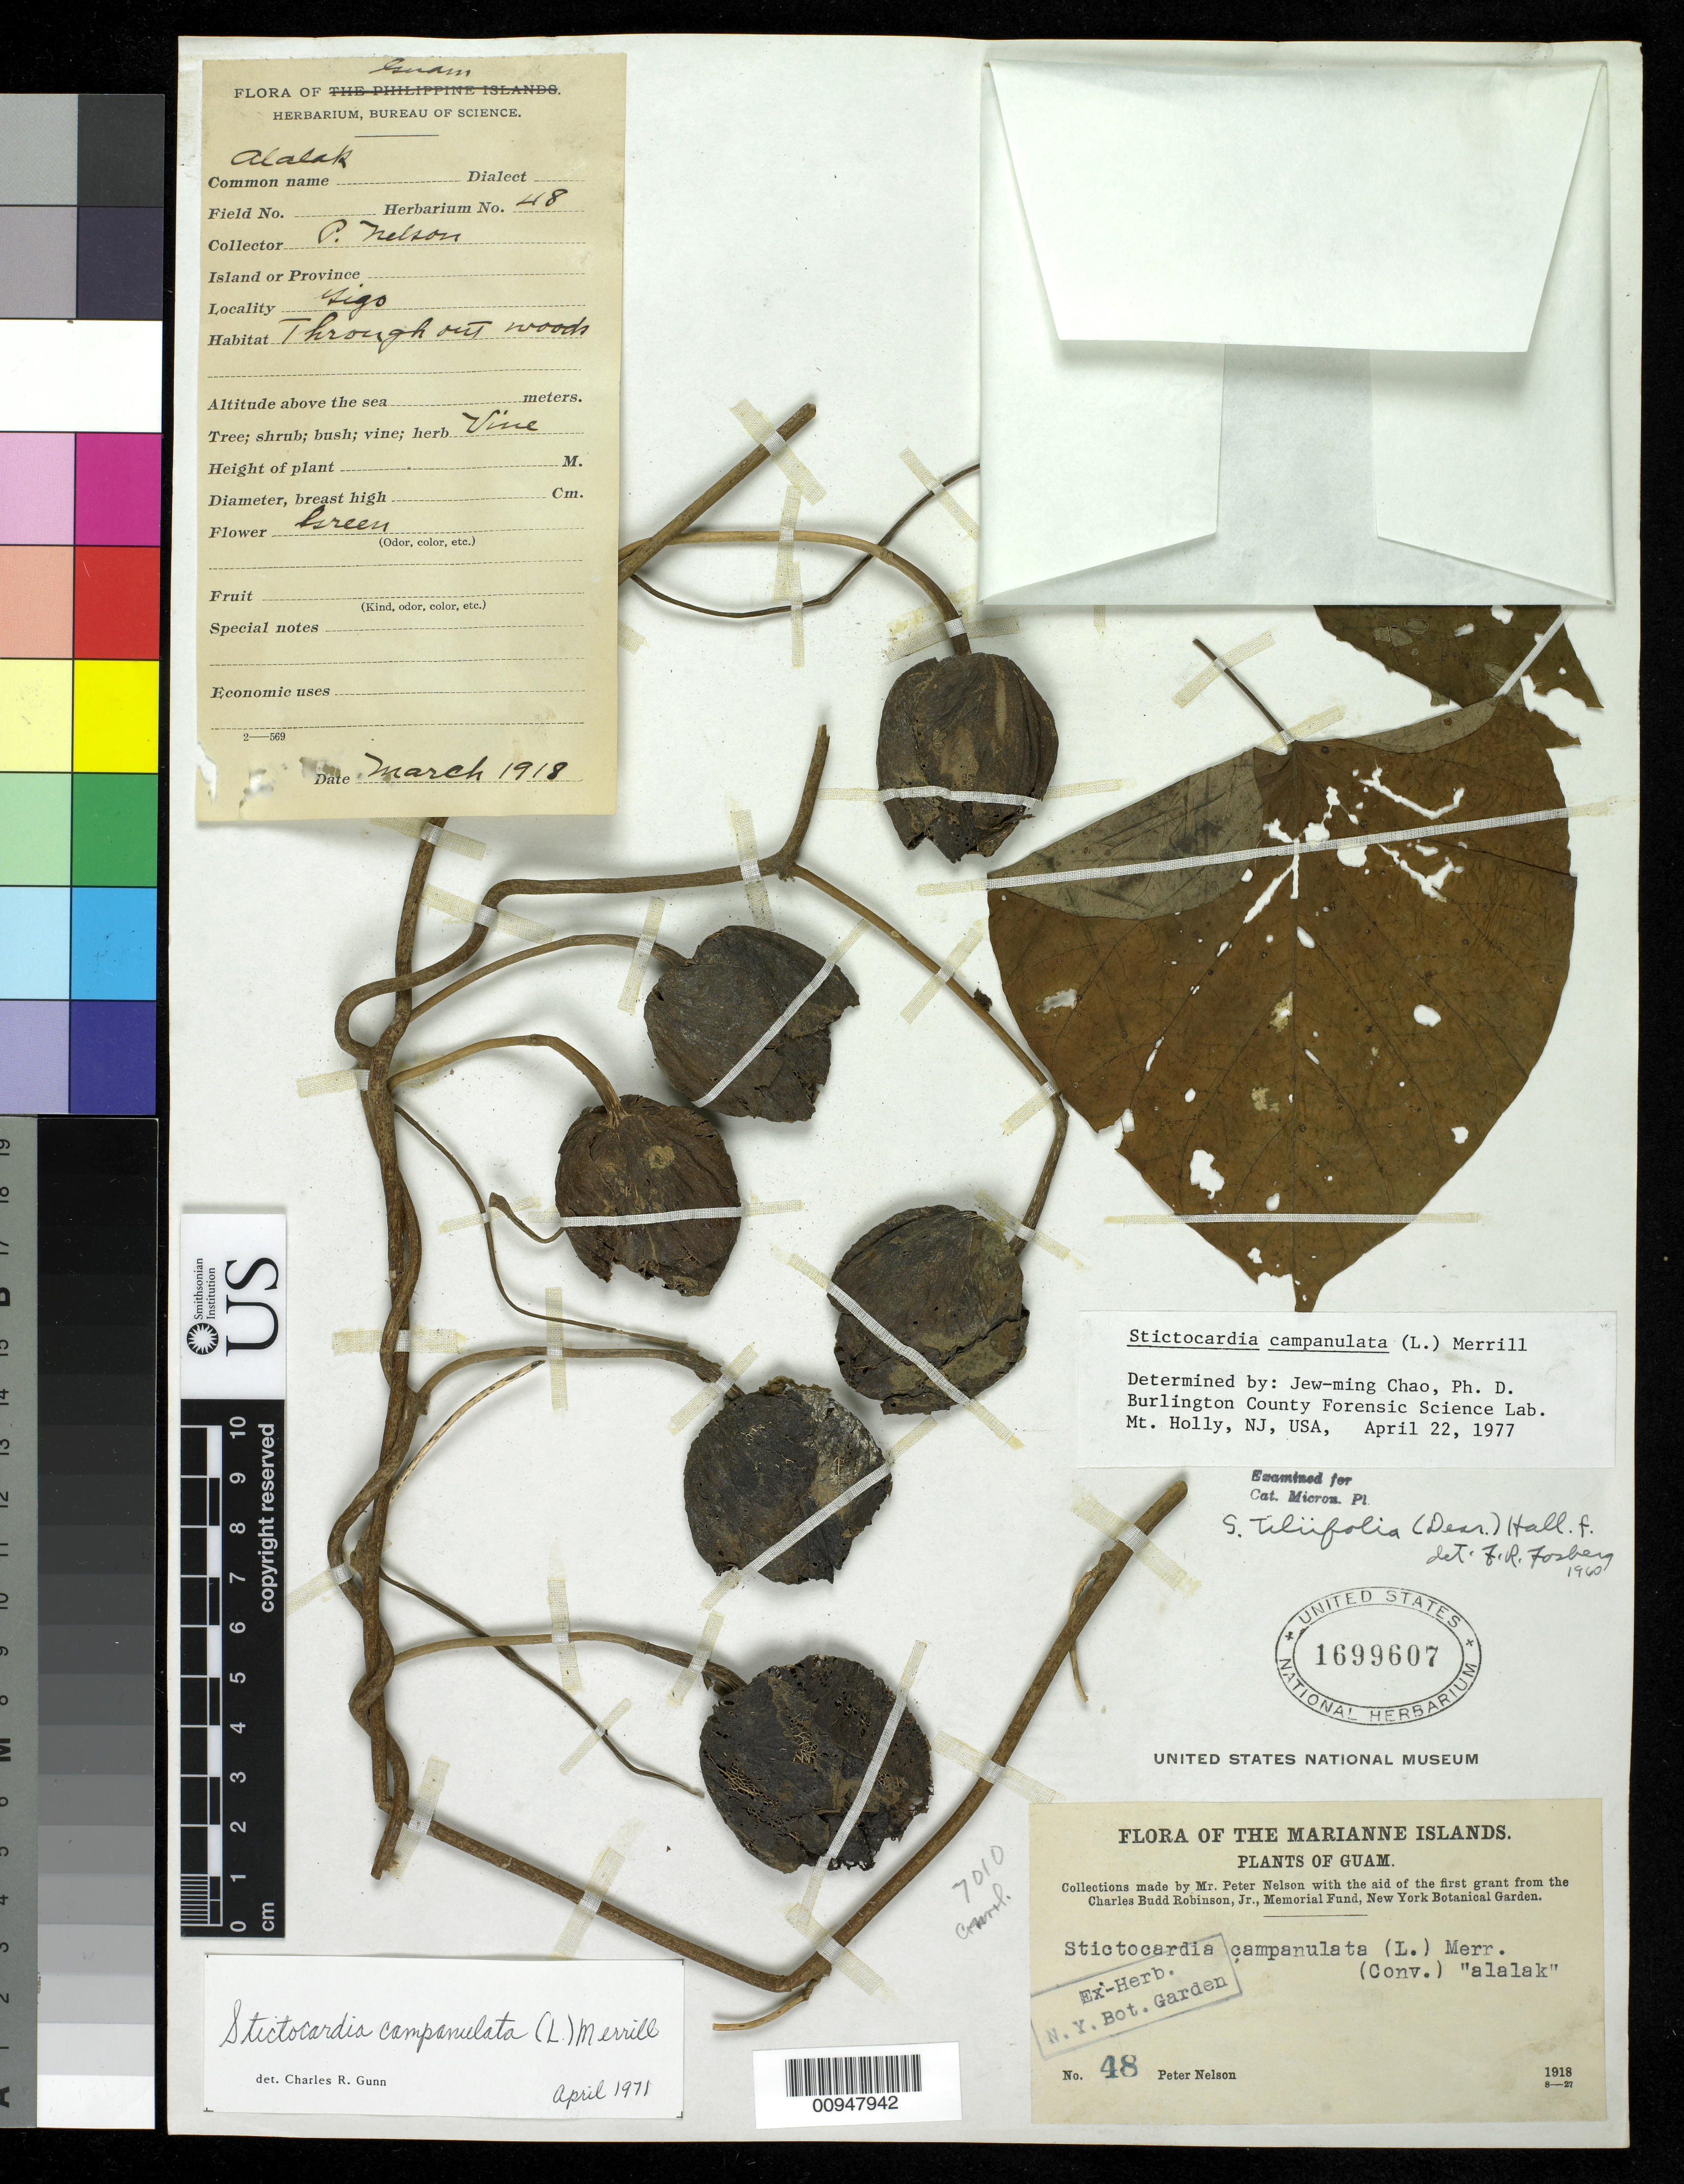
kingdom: Plantae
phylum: Tracheophyta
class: Magnoliopsida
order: Solanales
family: Convolvulaceae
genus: Stictocardia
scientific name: Stictocardia tiliifolia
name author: (Desr.) Hallier f.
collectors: P. Nelson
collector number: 48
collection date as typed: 1918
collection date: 1918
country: Guam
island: Guam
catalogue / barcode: US 1699607